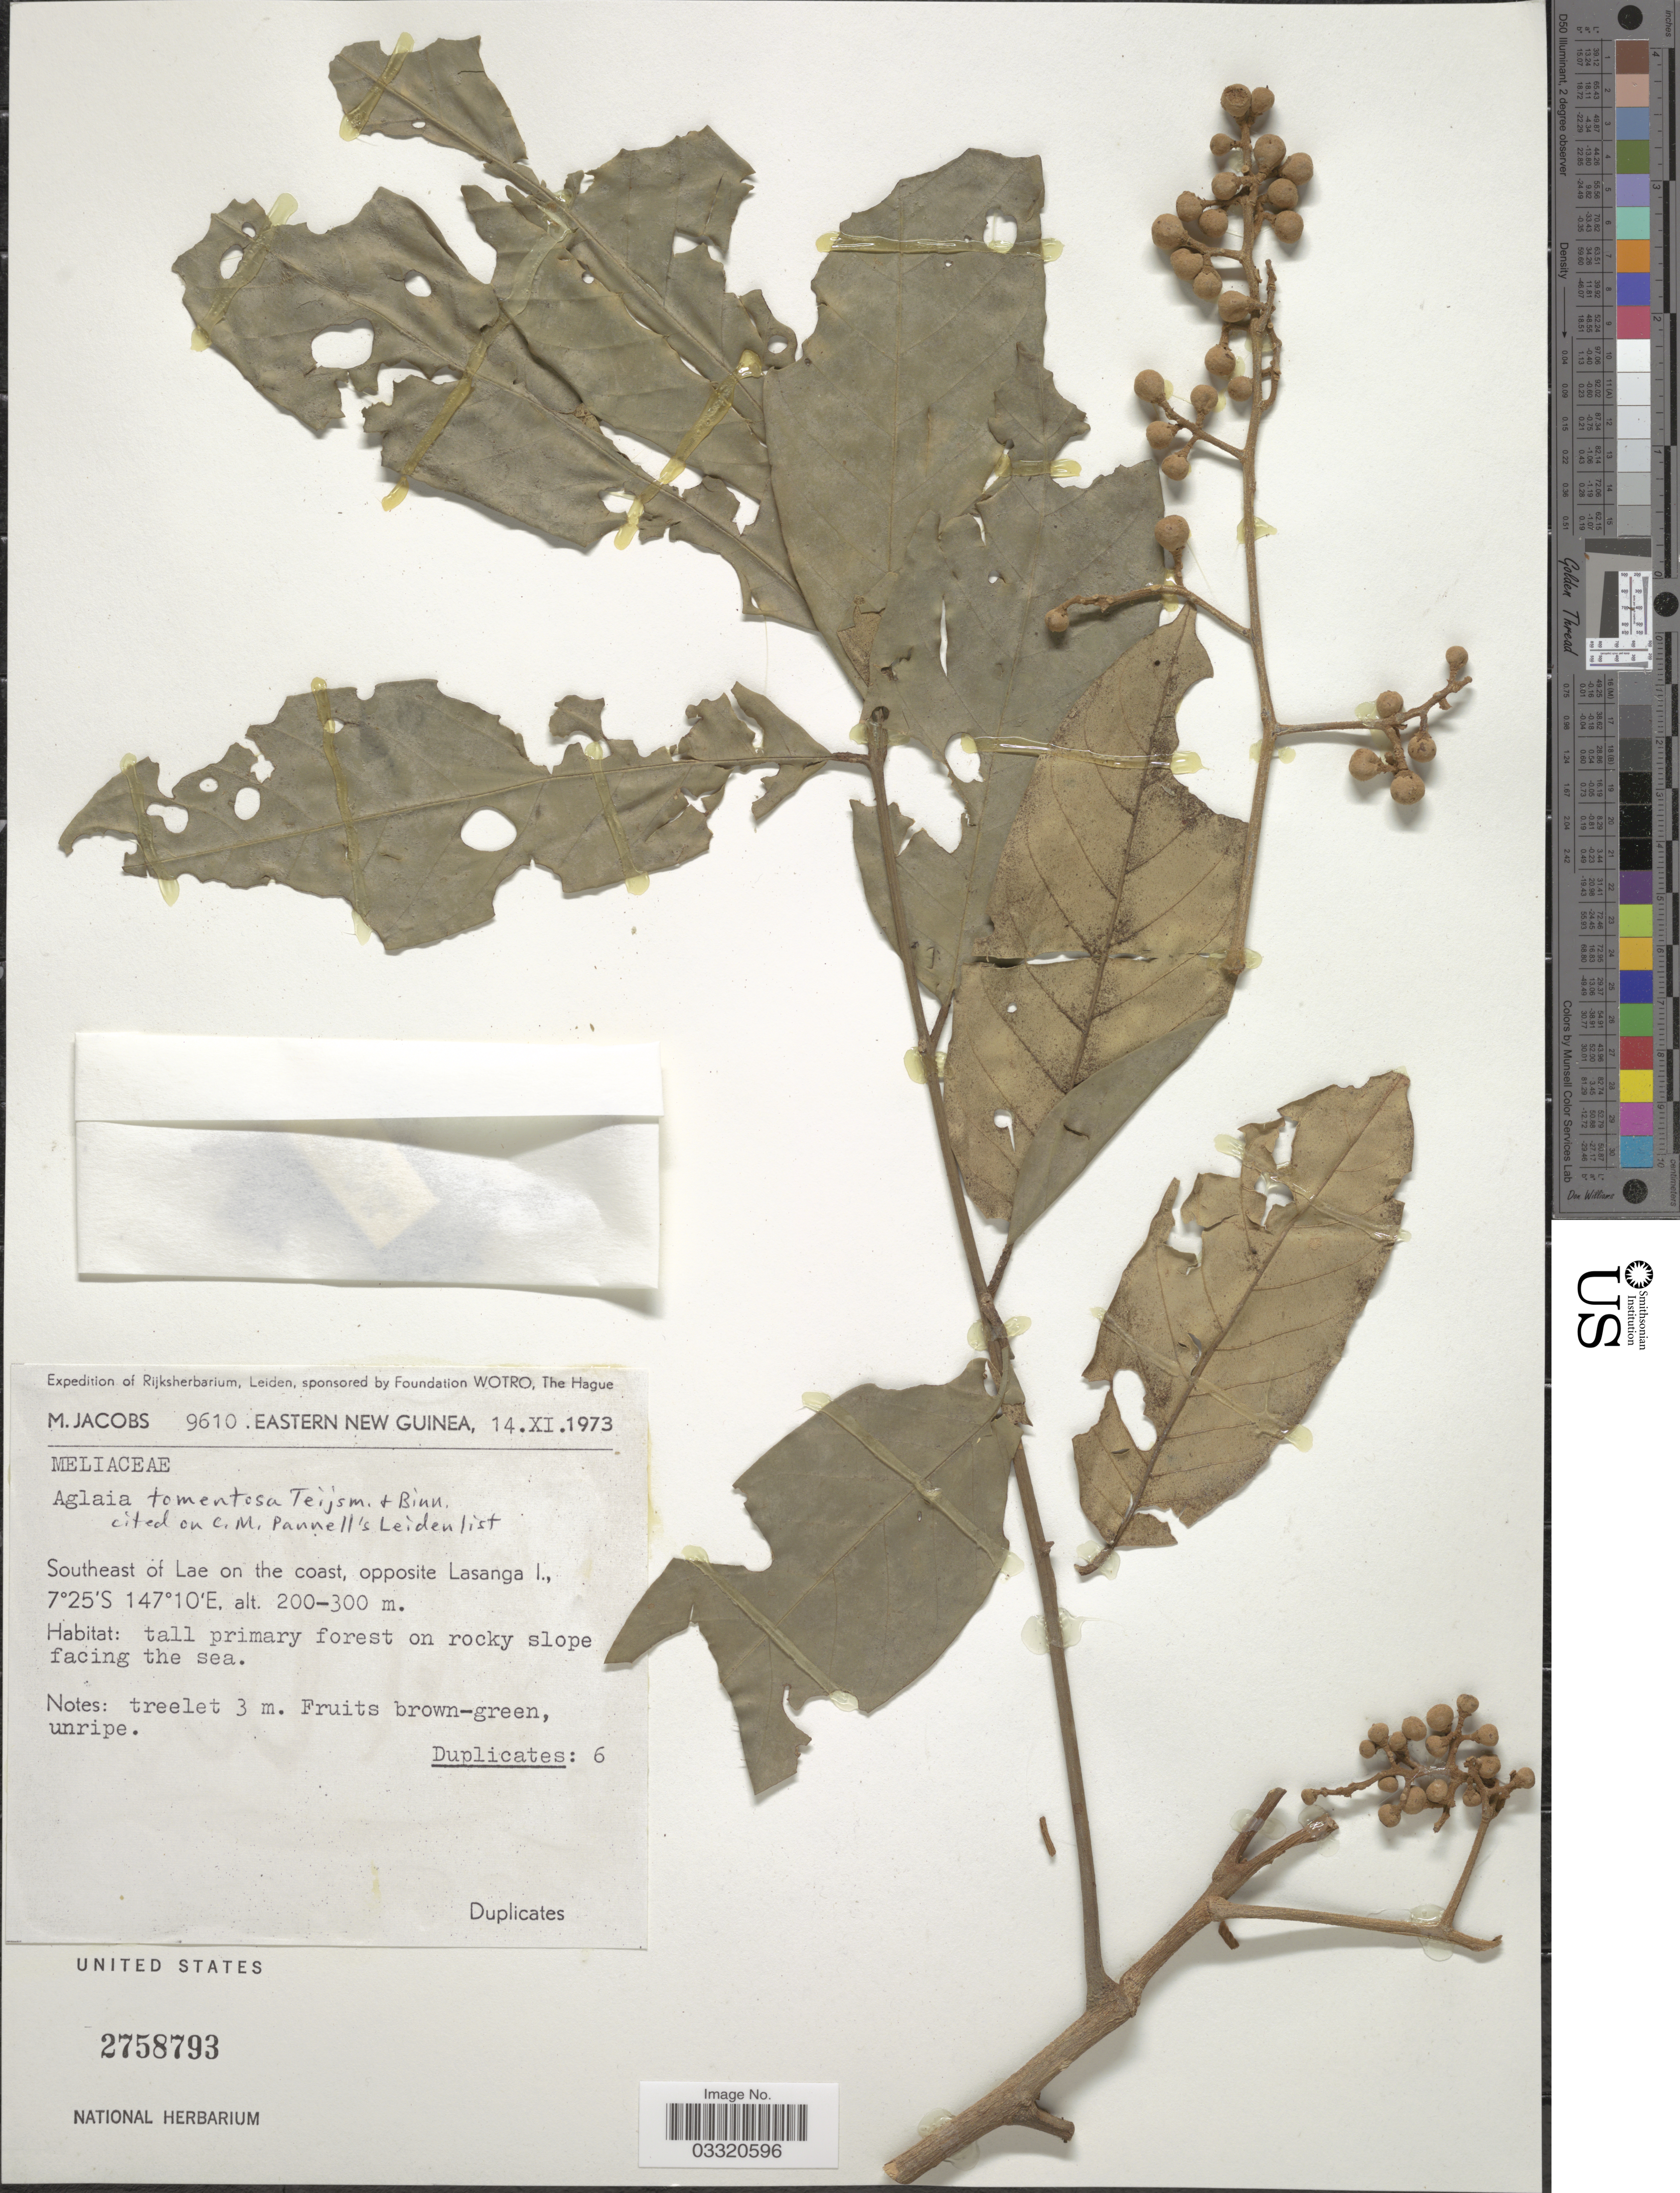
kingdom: Plantae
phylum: Tracheophyta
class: Magnoliopsida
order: Sapindales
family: Meliaceae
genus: Aglaia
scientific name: Aglaia tomentosa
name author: Teijsm. & Binn.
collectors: M. Jacobs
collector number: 9610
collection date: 1973-11-14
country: Papua New Guinea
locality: Eastern New Guinea. Southeast of Lae on the coast, opposite Lasanga I.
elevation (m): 200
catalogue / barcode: US 2758793